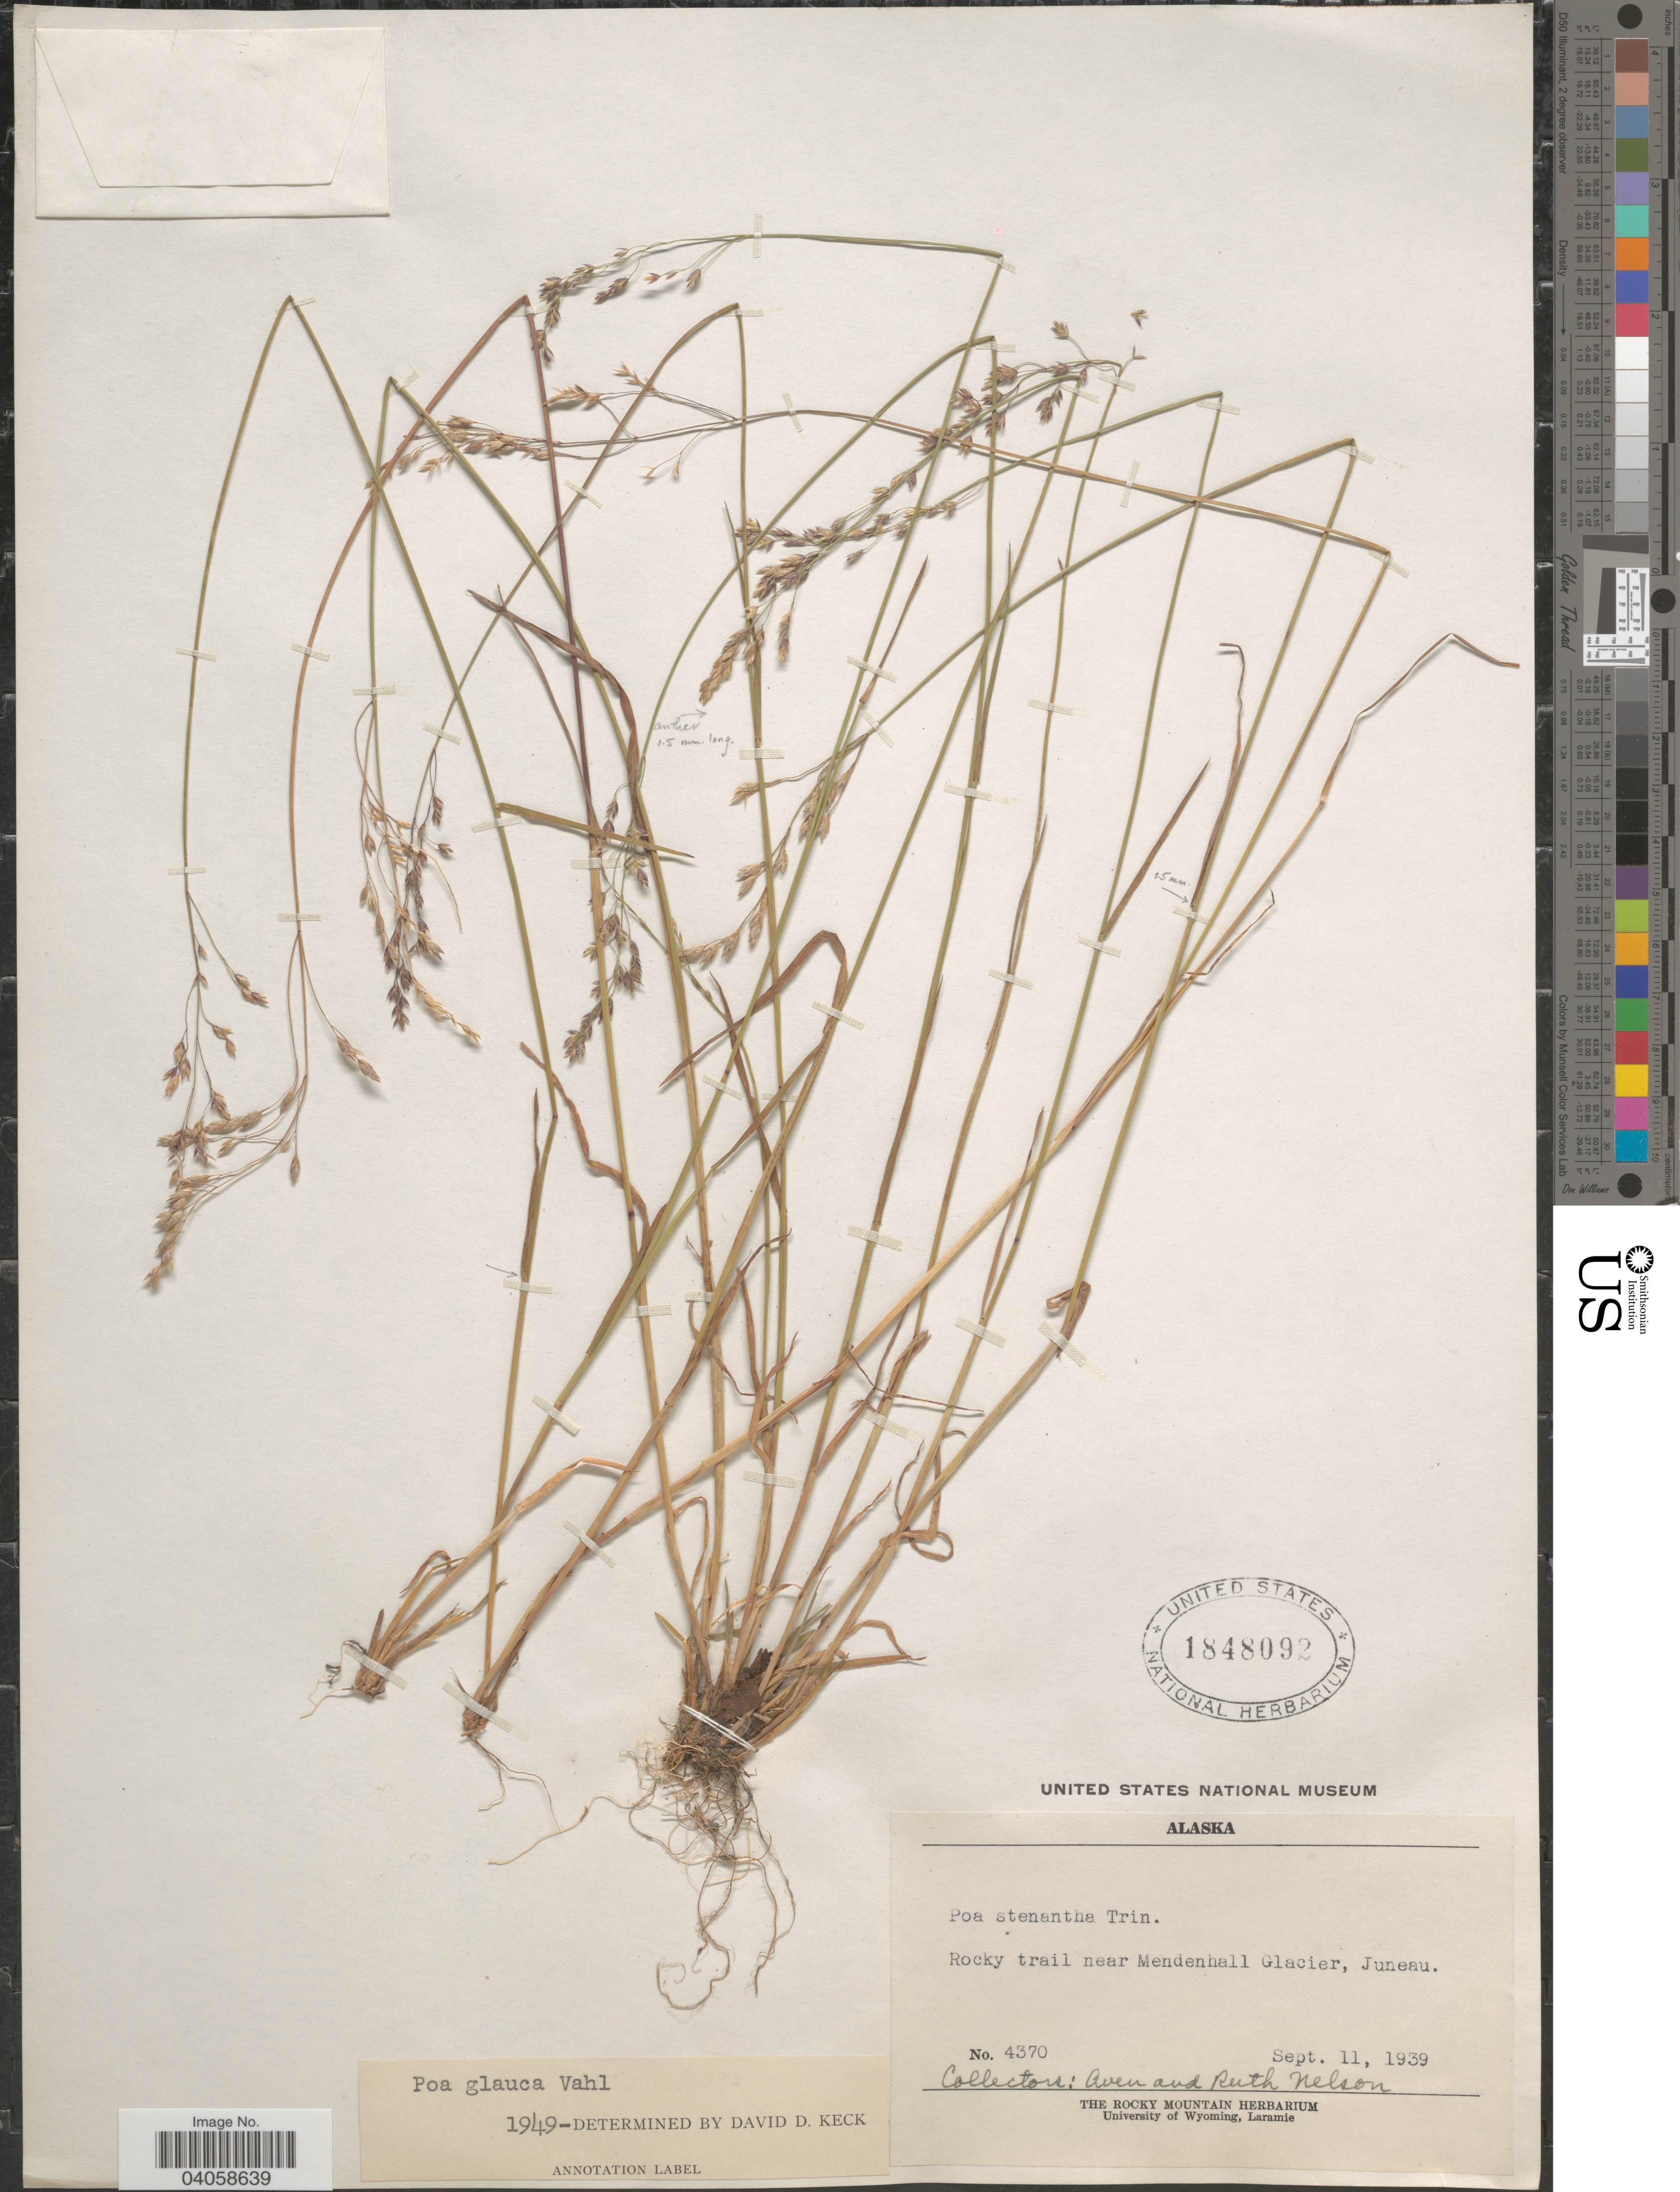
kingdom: Plantae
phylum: Tracheophyta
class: Liliopsida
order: Poales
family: Poaceae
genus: Poa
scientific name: Poa glauca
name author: Vahl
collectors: A. Nelson & R. A. Nelson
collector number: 4370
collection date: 1939-09-11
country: United States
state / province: Alaska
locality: Rocky trail near Mendenhall Glacier, Juneau.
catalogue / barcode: US 1848092